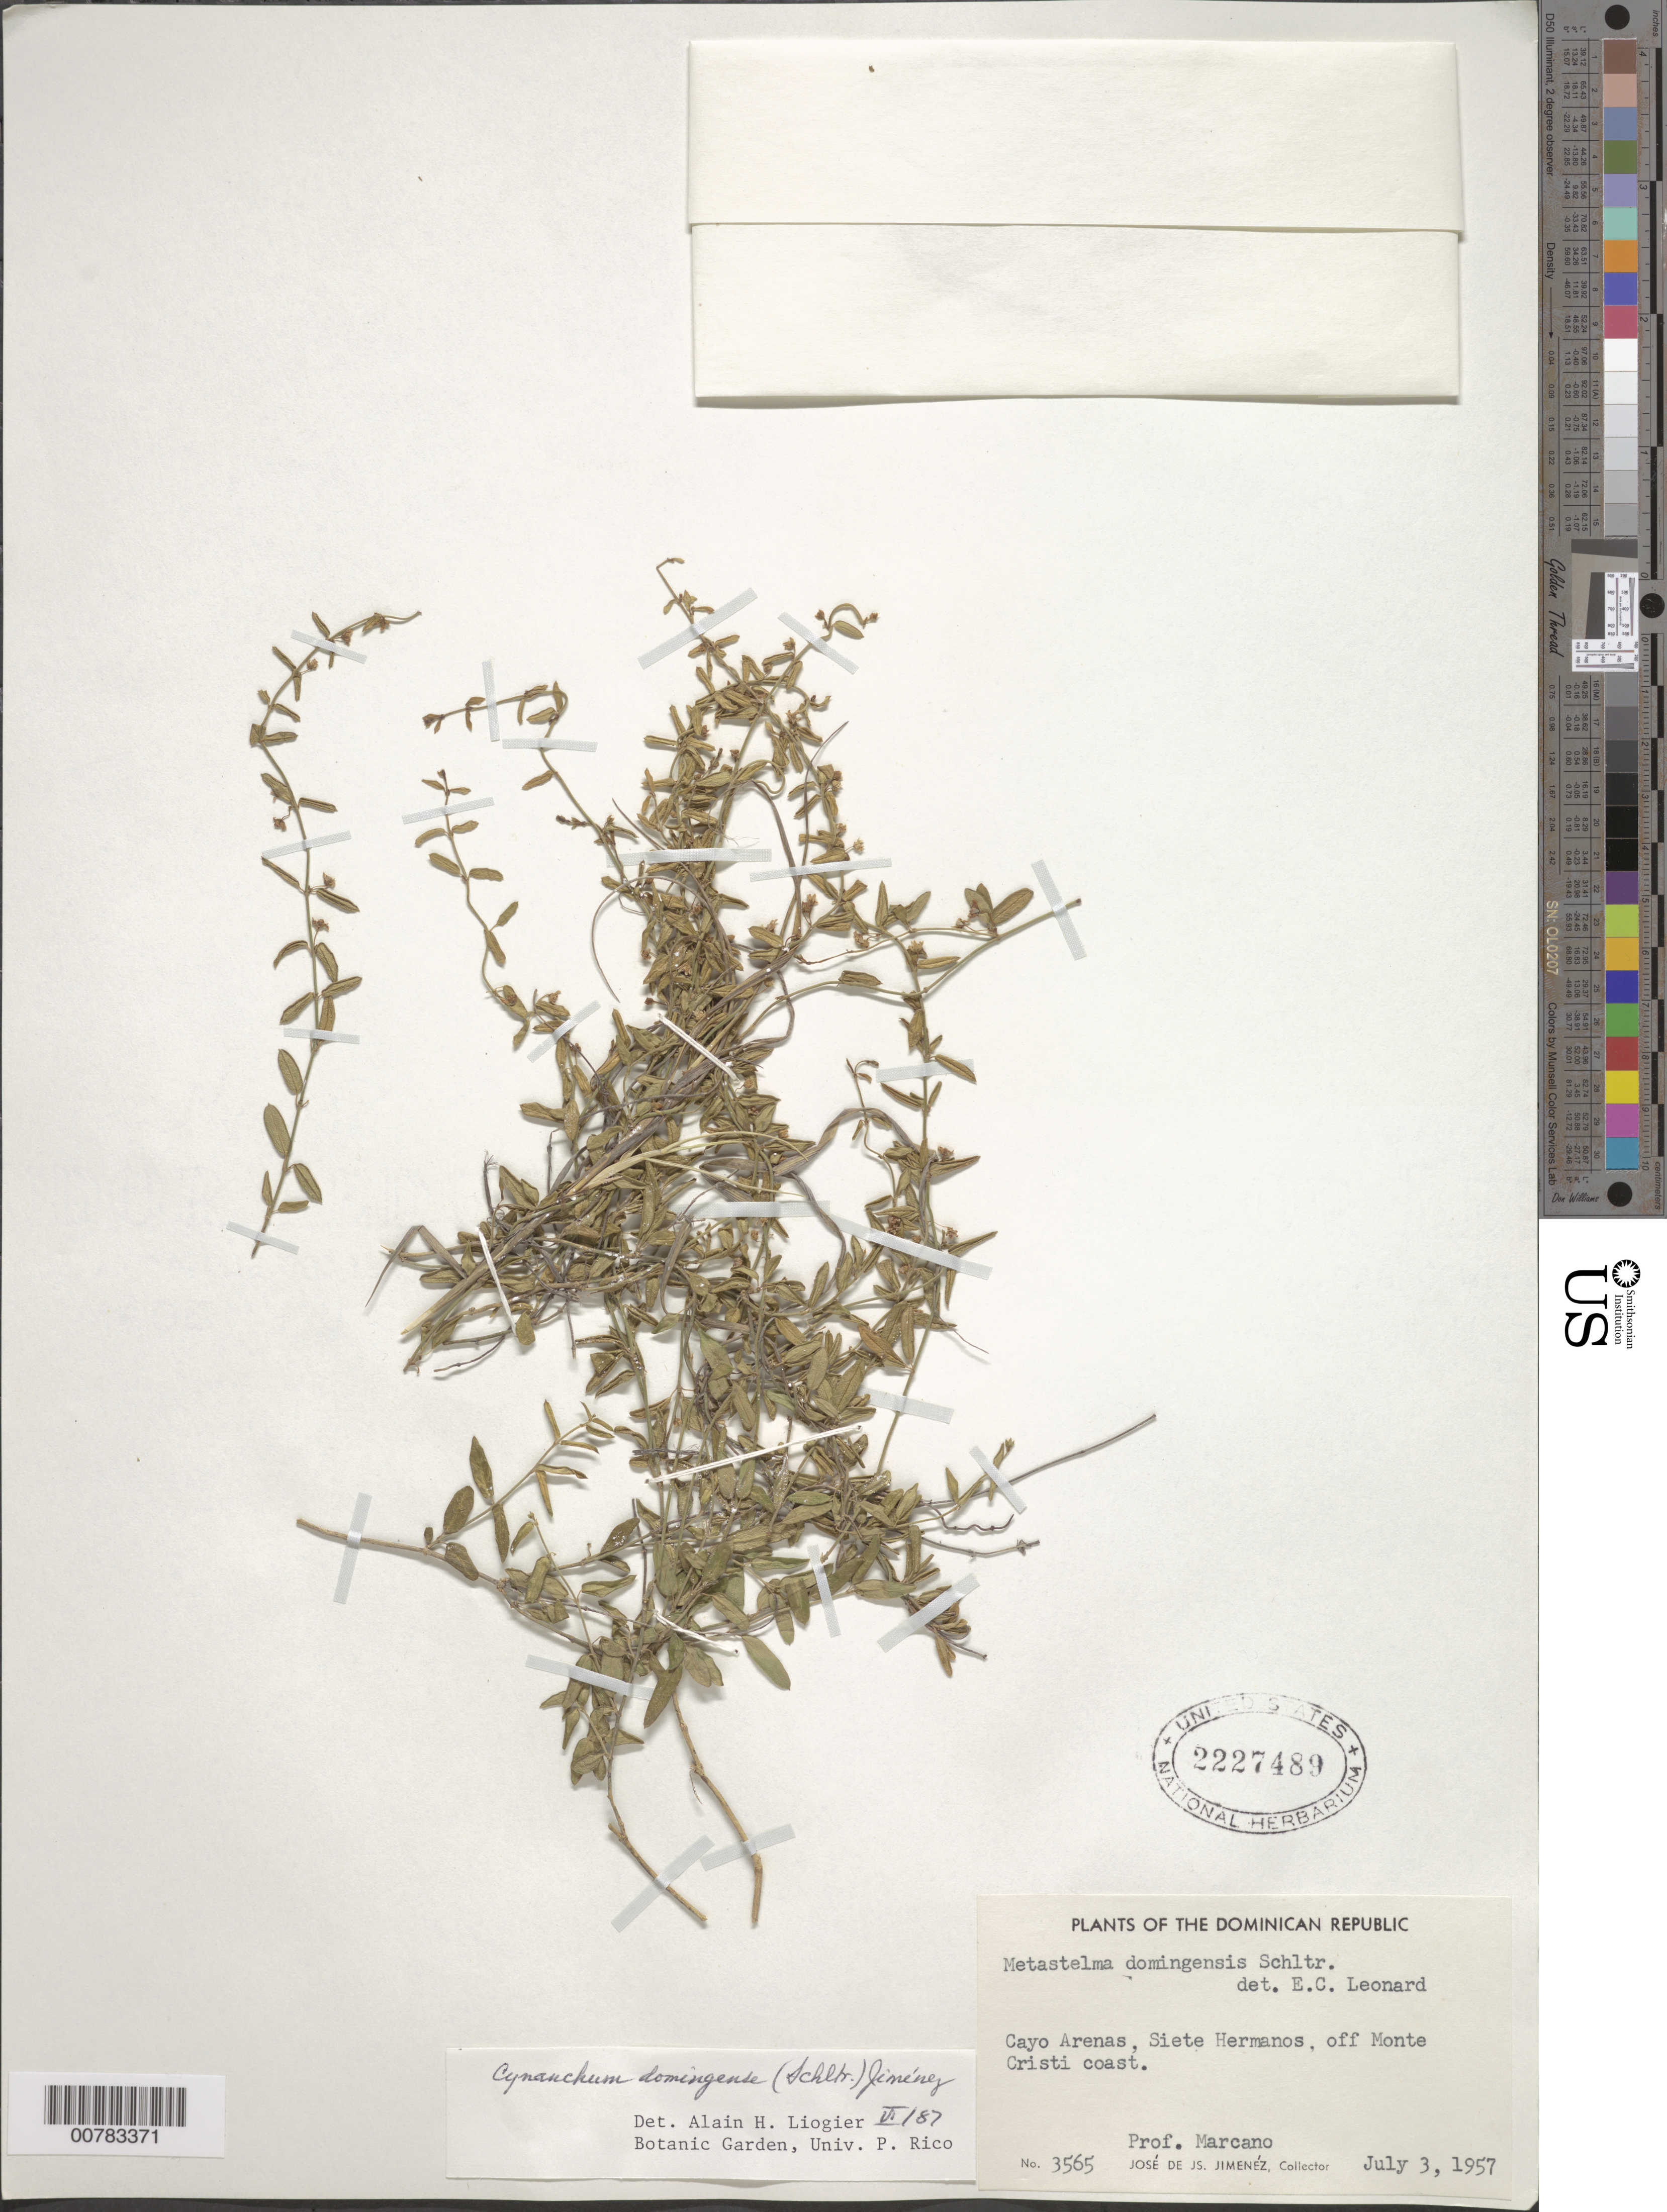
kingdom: Plantae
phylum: Tracheophyta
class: Magnoliopsida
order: Gentianales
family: Apocynaceae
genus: Metastelma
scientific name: Metastelma domingense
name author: Schltr.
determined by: Liogier, Alain H.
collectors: E. J. Marcano F.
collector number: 3565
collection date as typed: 03 Jul 1957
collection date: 1957-07-03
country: Dominican Republic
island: Hispaniola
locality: Cayo Arenas, Siete Hermanos, off Monte Cristi coast.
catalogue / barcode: US 2227489